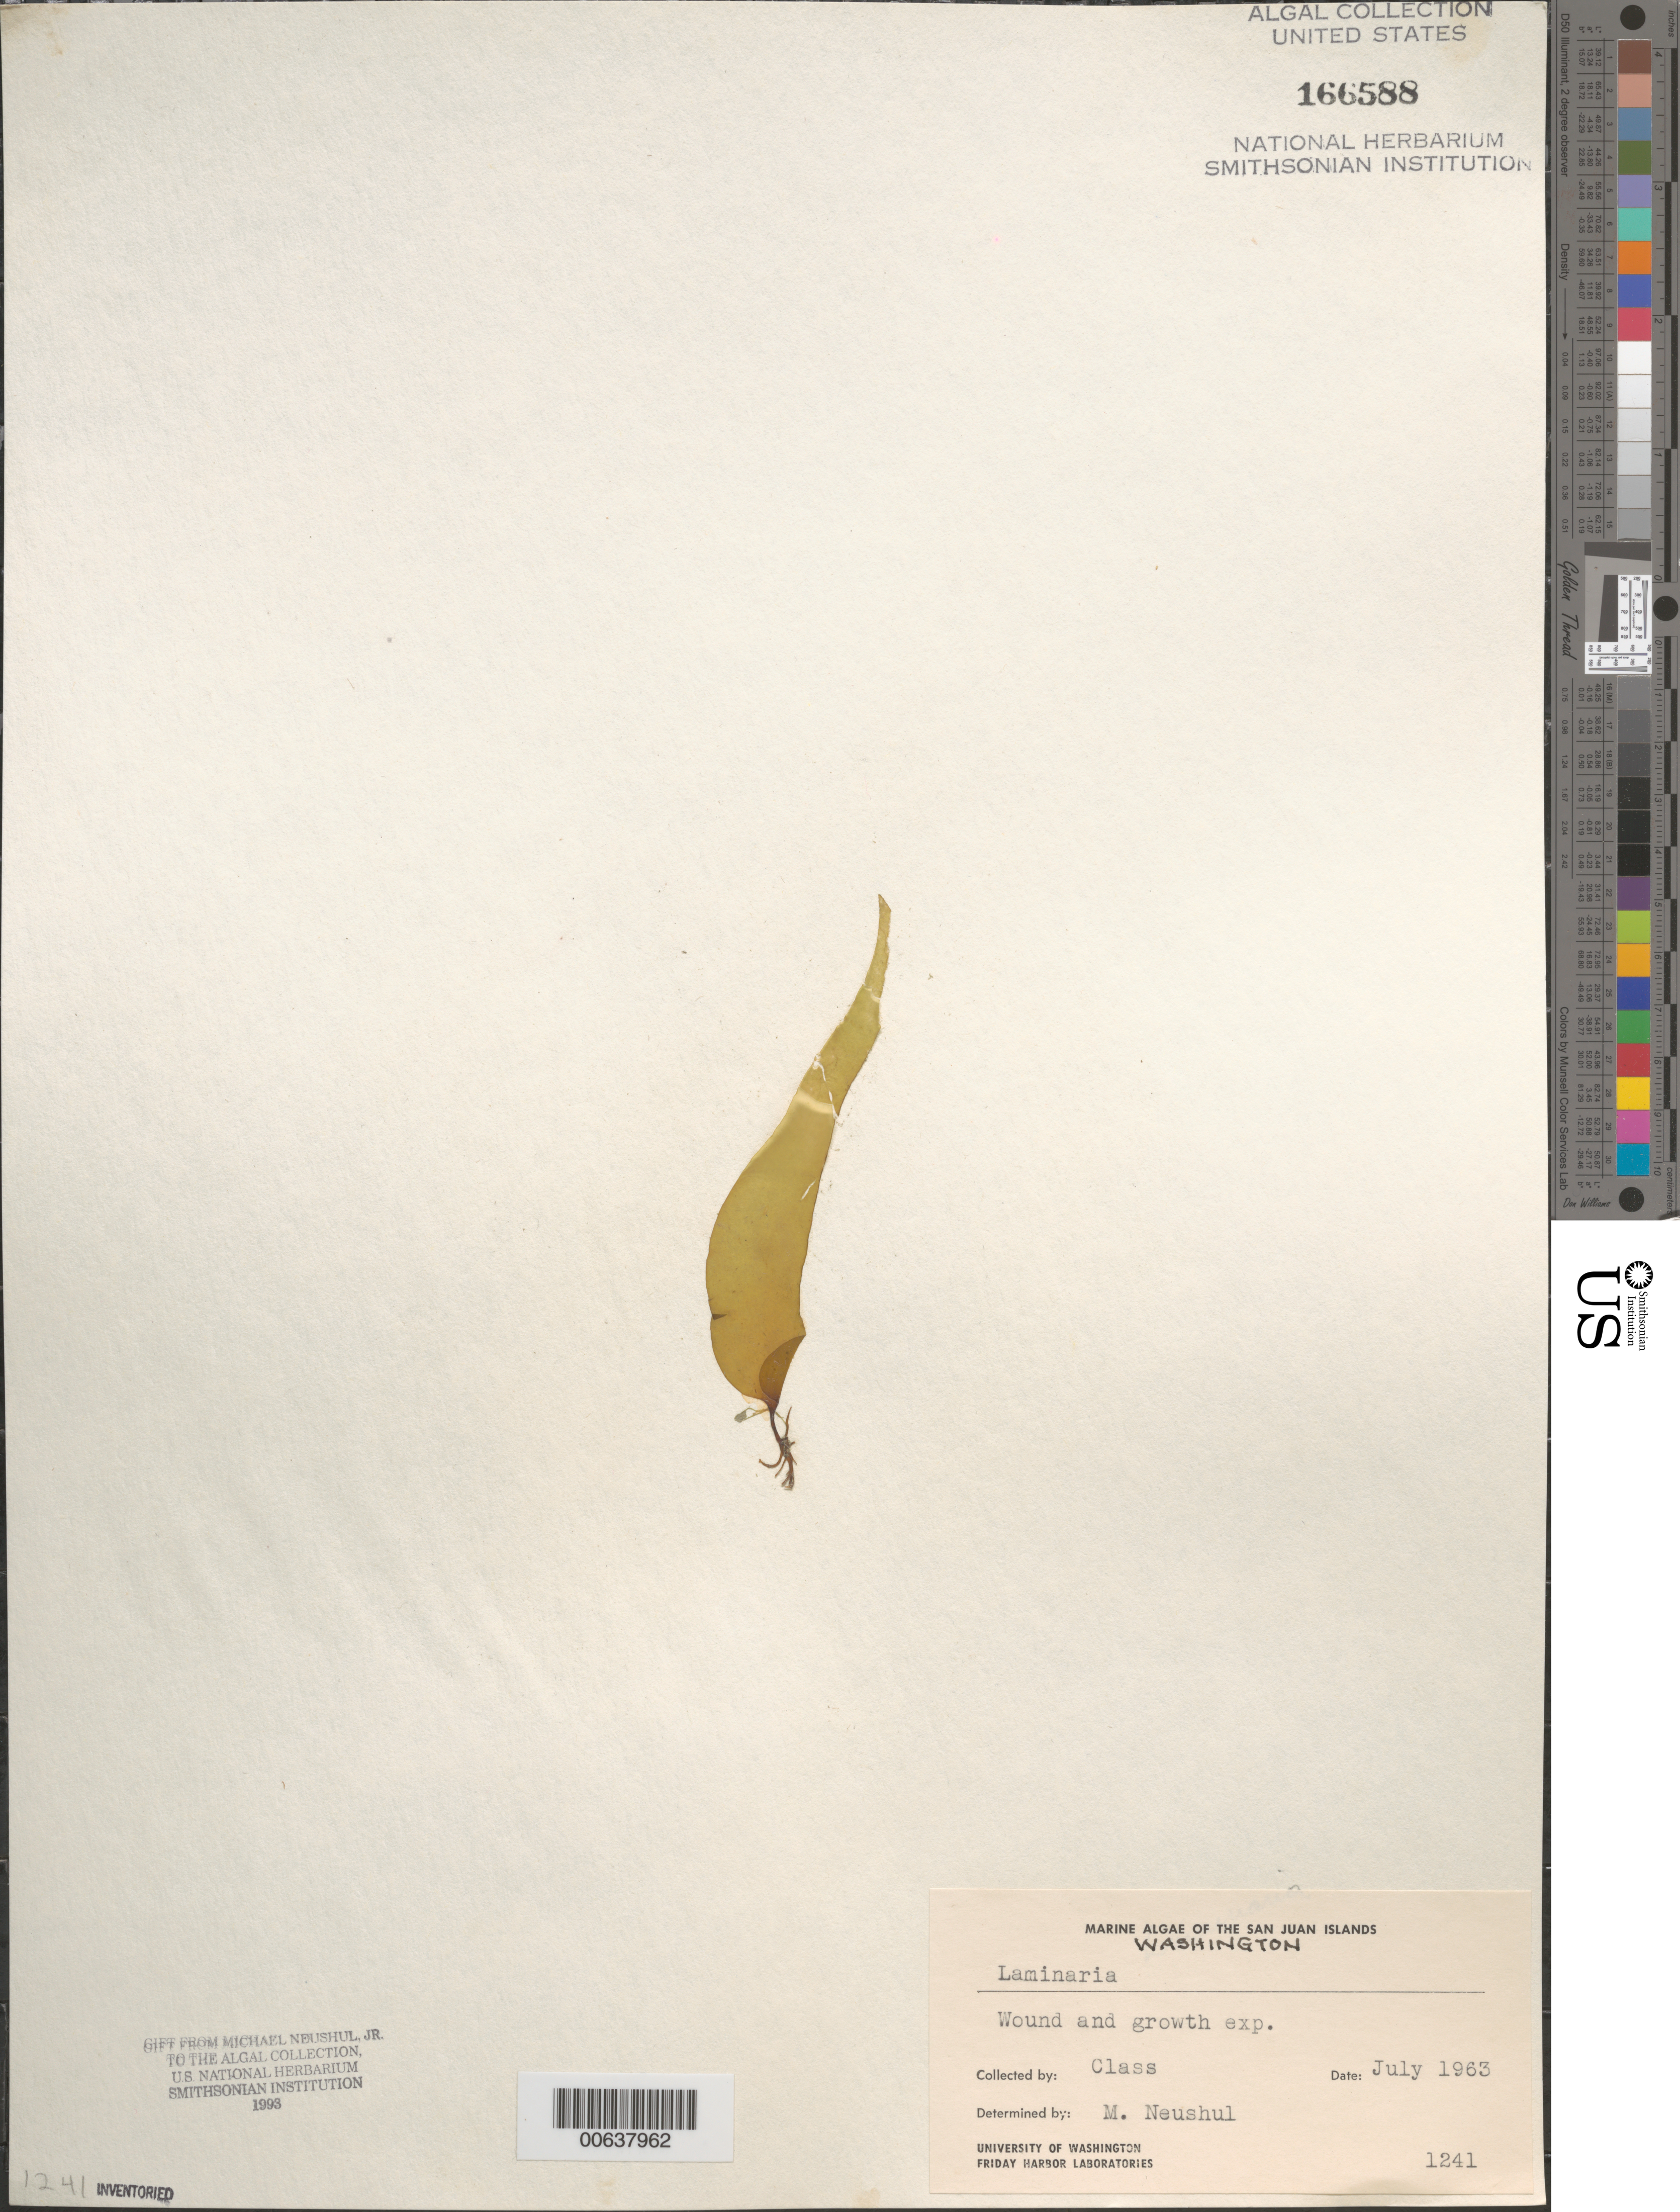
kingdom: Chromista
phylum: Ochrophyta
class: Phaeophyceae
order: Laminariales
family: Laminariaceae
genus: Laminaria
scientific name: Laminaria sp.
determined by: Neushul, M.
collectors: Students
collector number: Neushul 1241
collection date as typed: Jul 1963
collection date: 1963-07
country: United States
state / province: Washington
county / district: San Juan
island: San Juan Islands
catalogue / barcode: US 166588